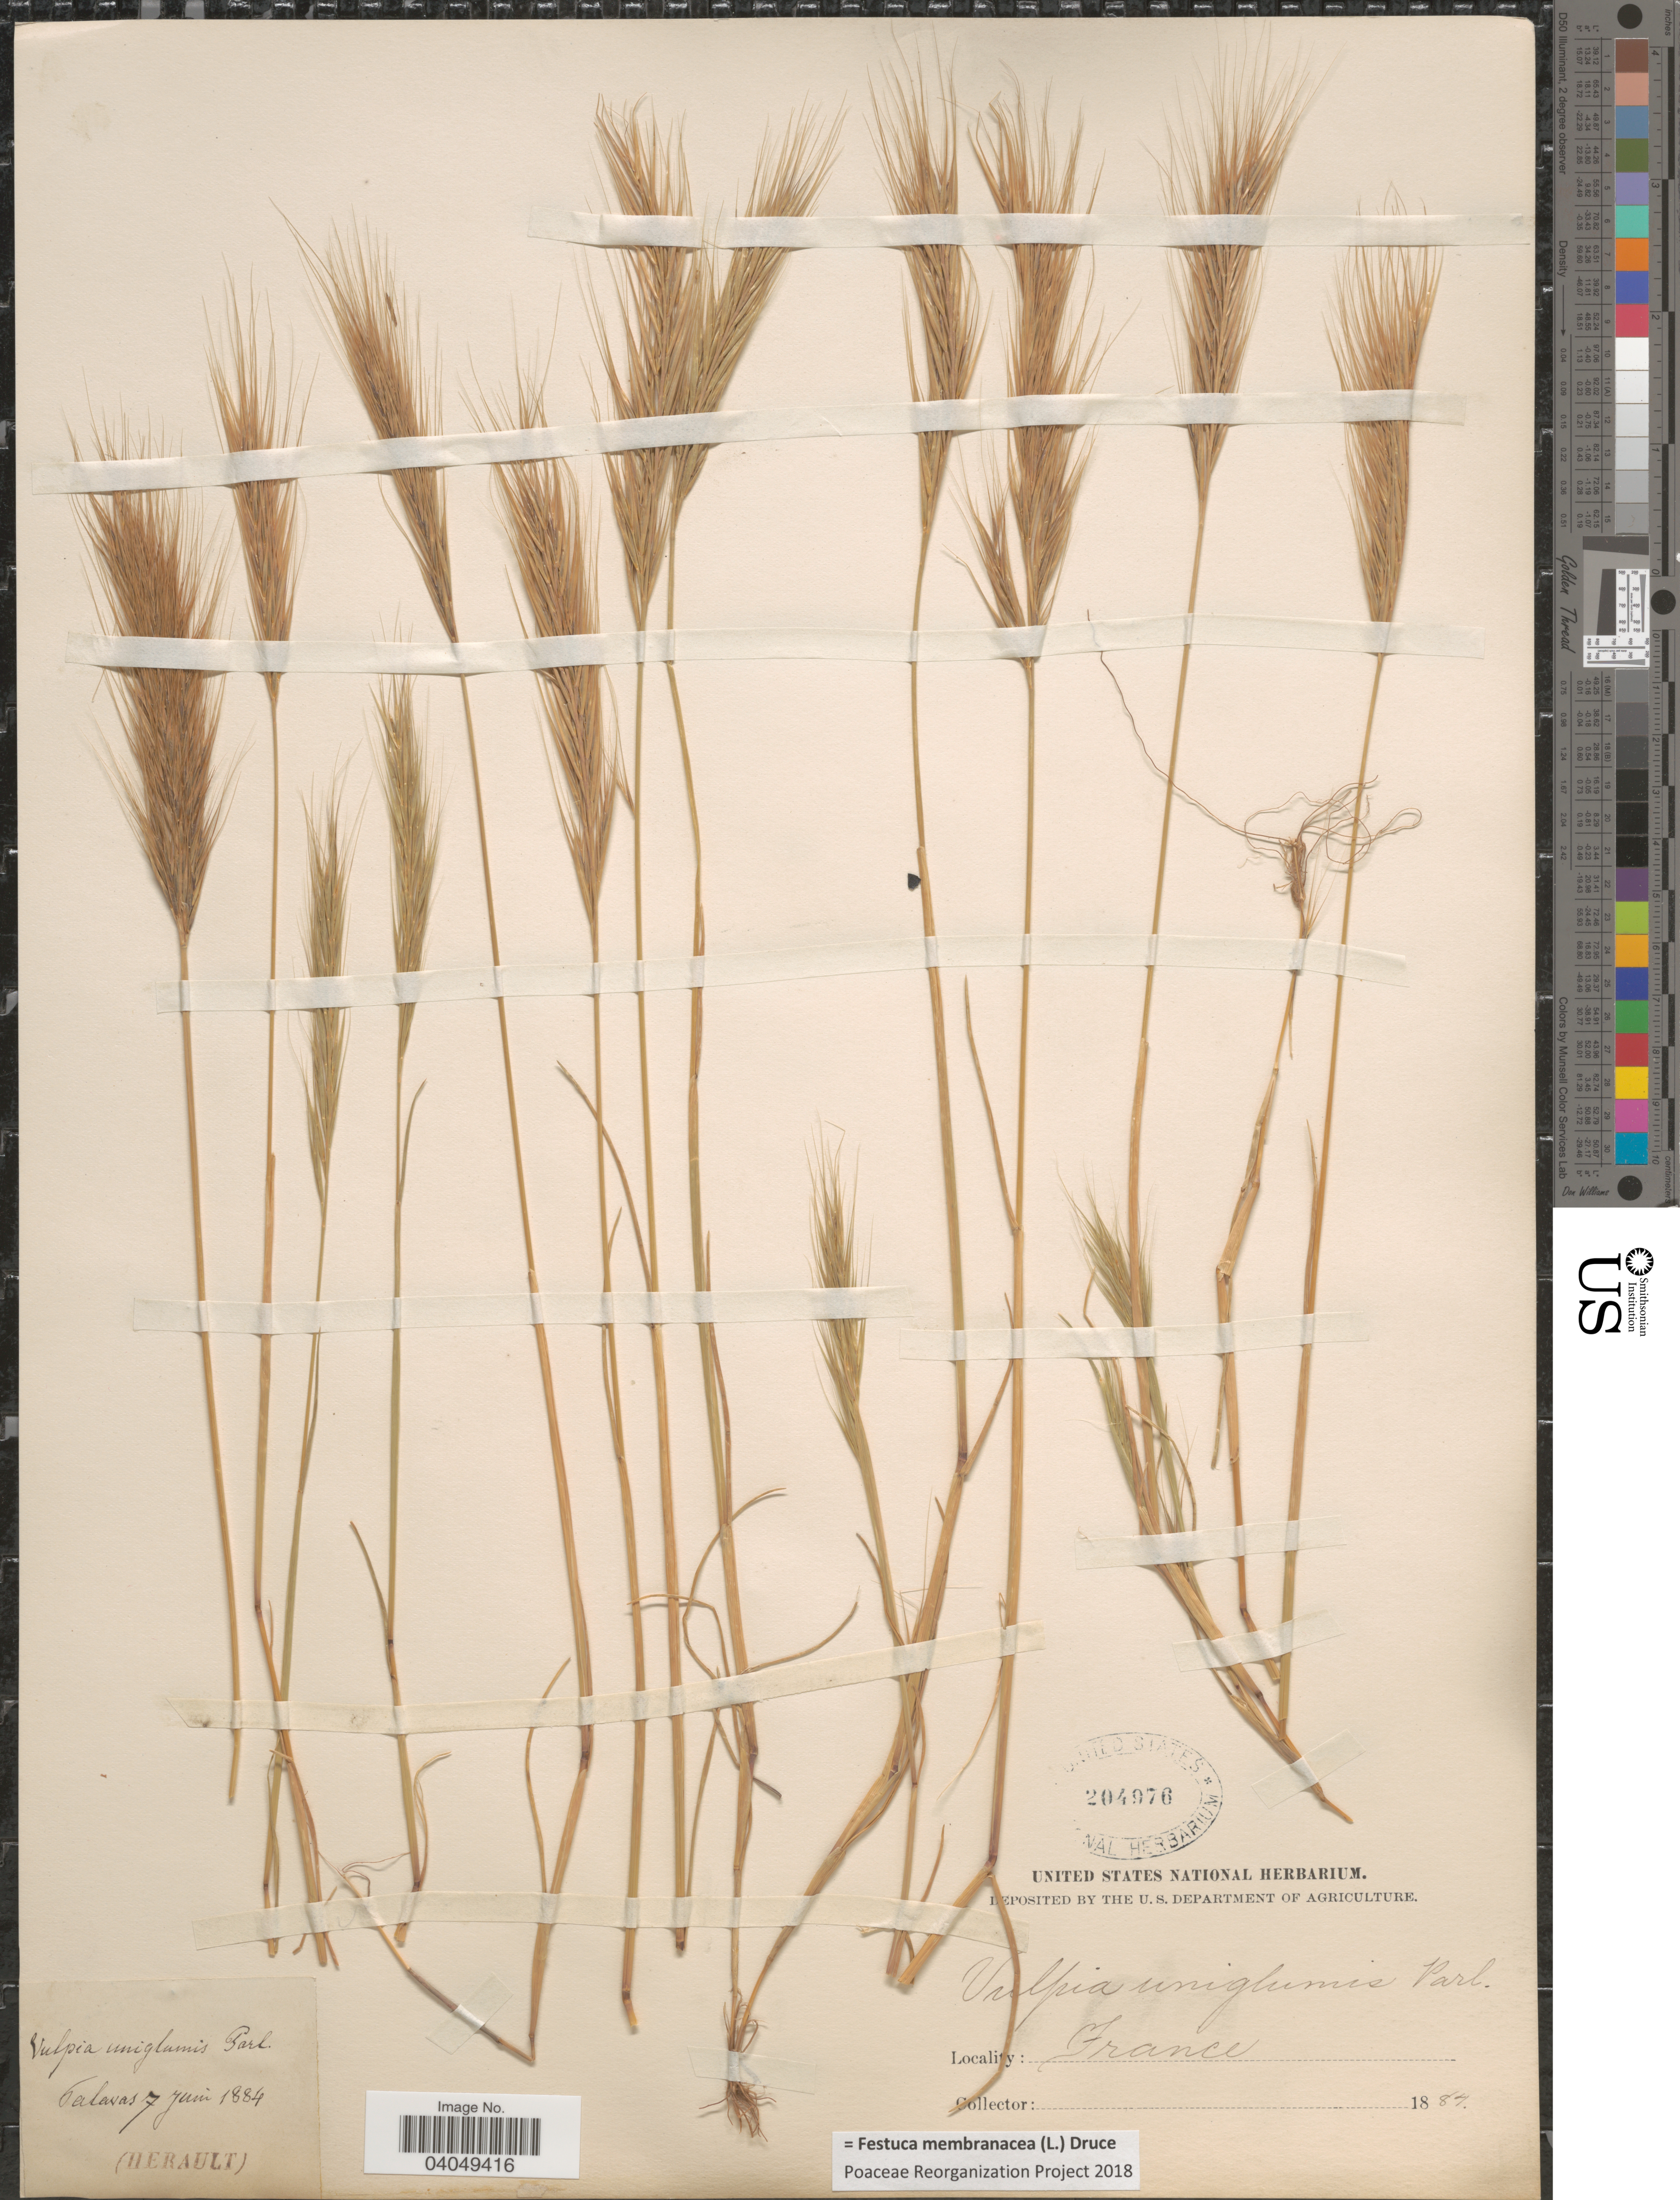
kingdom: Plantae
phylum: Tracheophyta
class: Liliopsida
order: Poales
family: Poaceae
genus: Festuca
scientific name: Festuca membranacea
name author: Kit.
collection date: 1884-06-07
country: France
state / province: Occitanie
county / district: Hérault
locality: Palavas (Herault).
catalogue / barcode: US 204976